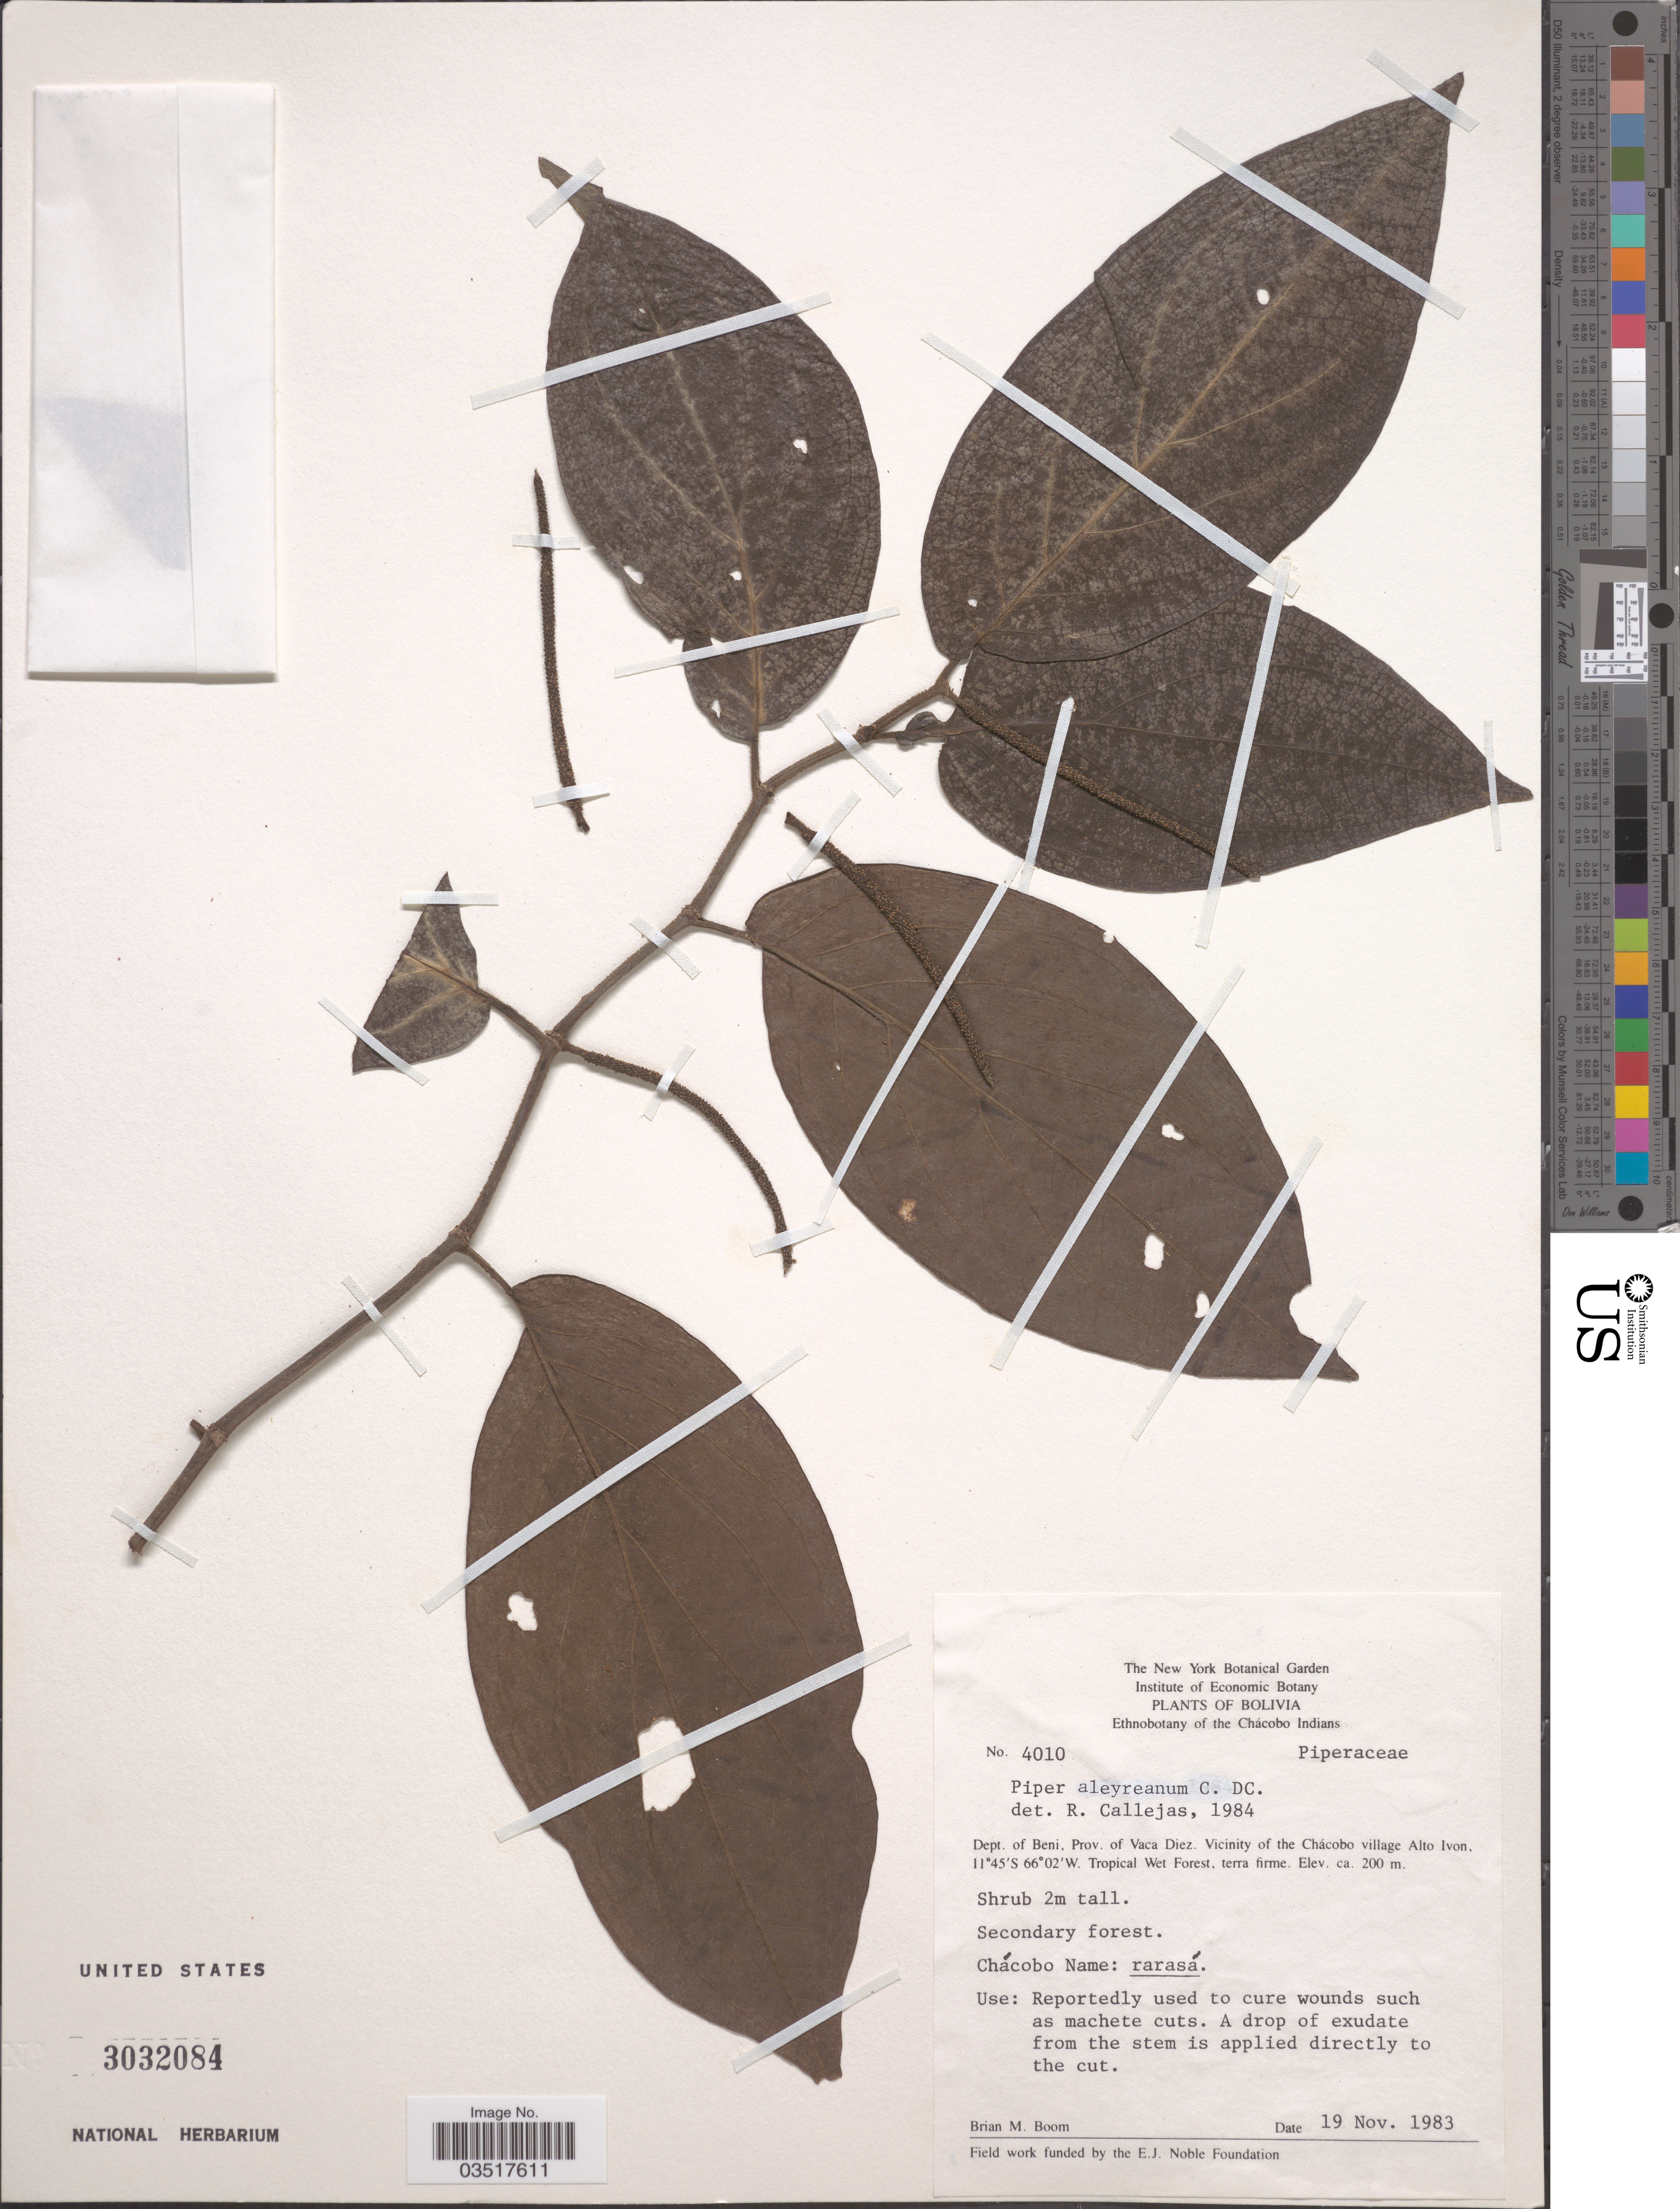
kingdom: Plantae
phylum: Tracheophyta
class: Magnoliopsida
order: Piperales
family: Piperaceae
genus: Piper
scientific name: Piper aleyreanum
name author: C. DC.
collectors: B. M. Boom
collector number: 4010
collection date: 1983-11-19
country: Bolivia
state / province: Beni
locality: Dept. of Beni, Prov. of Vaca Diez. Vicinity of the Chácobo village Alto Ivon.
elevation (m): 200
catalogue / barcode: US 3032084